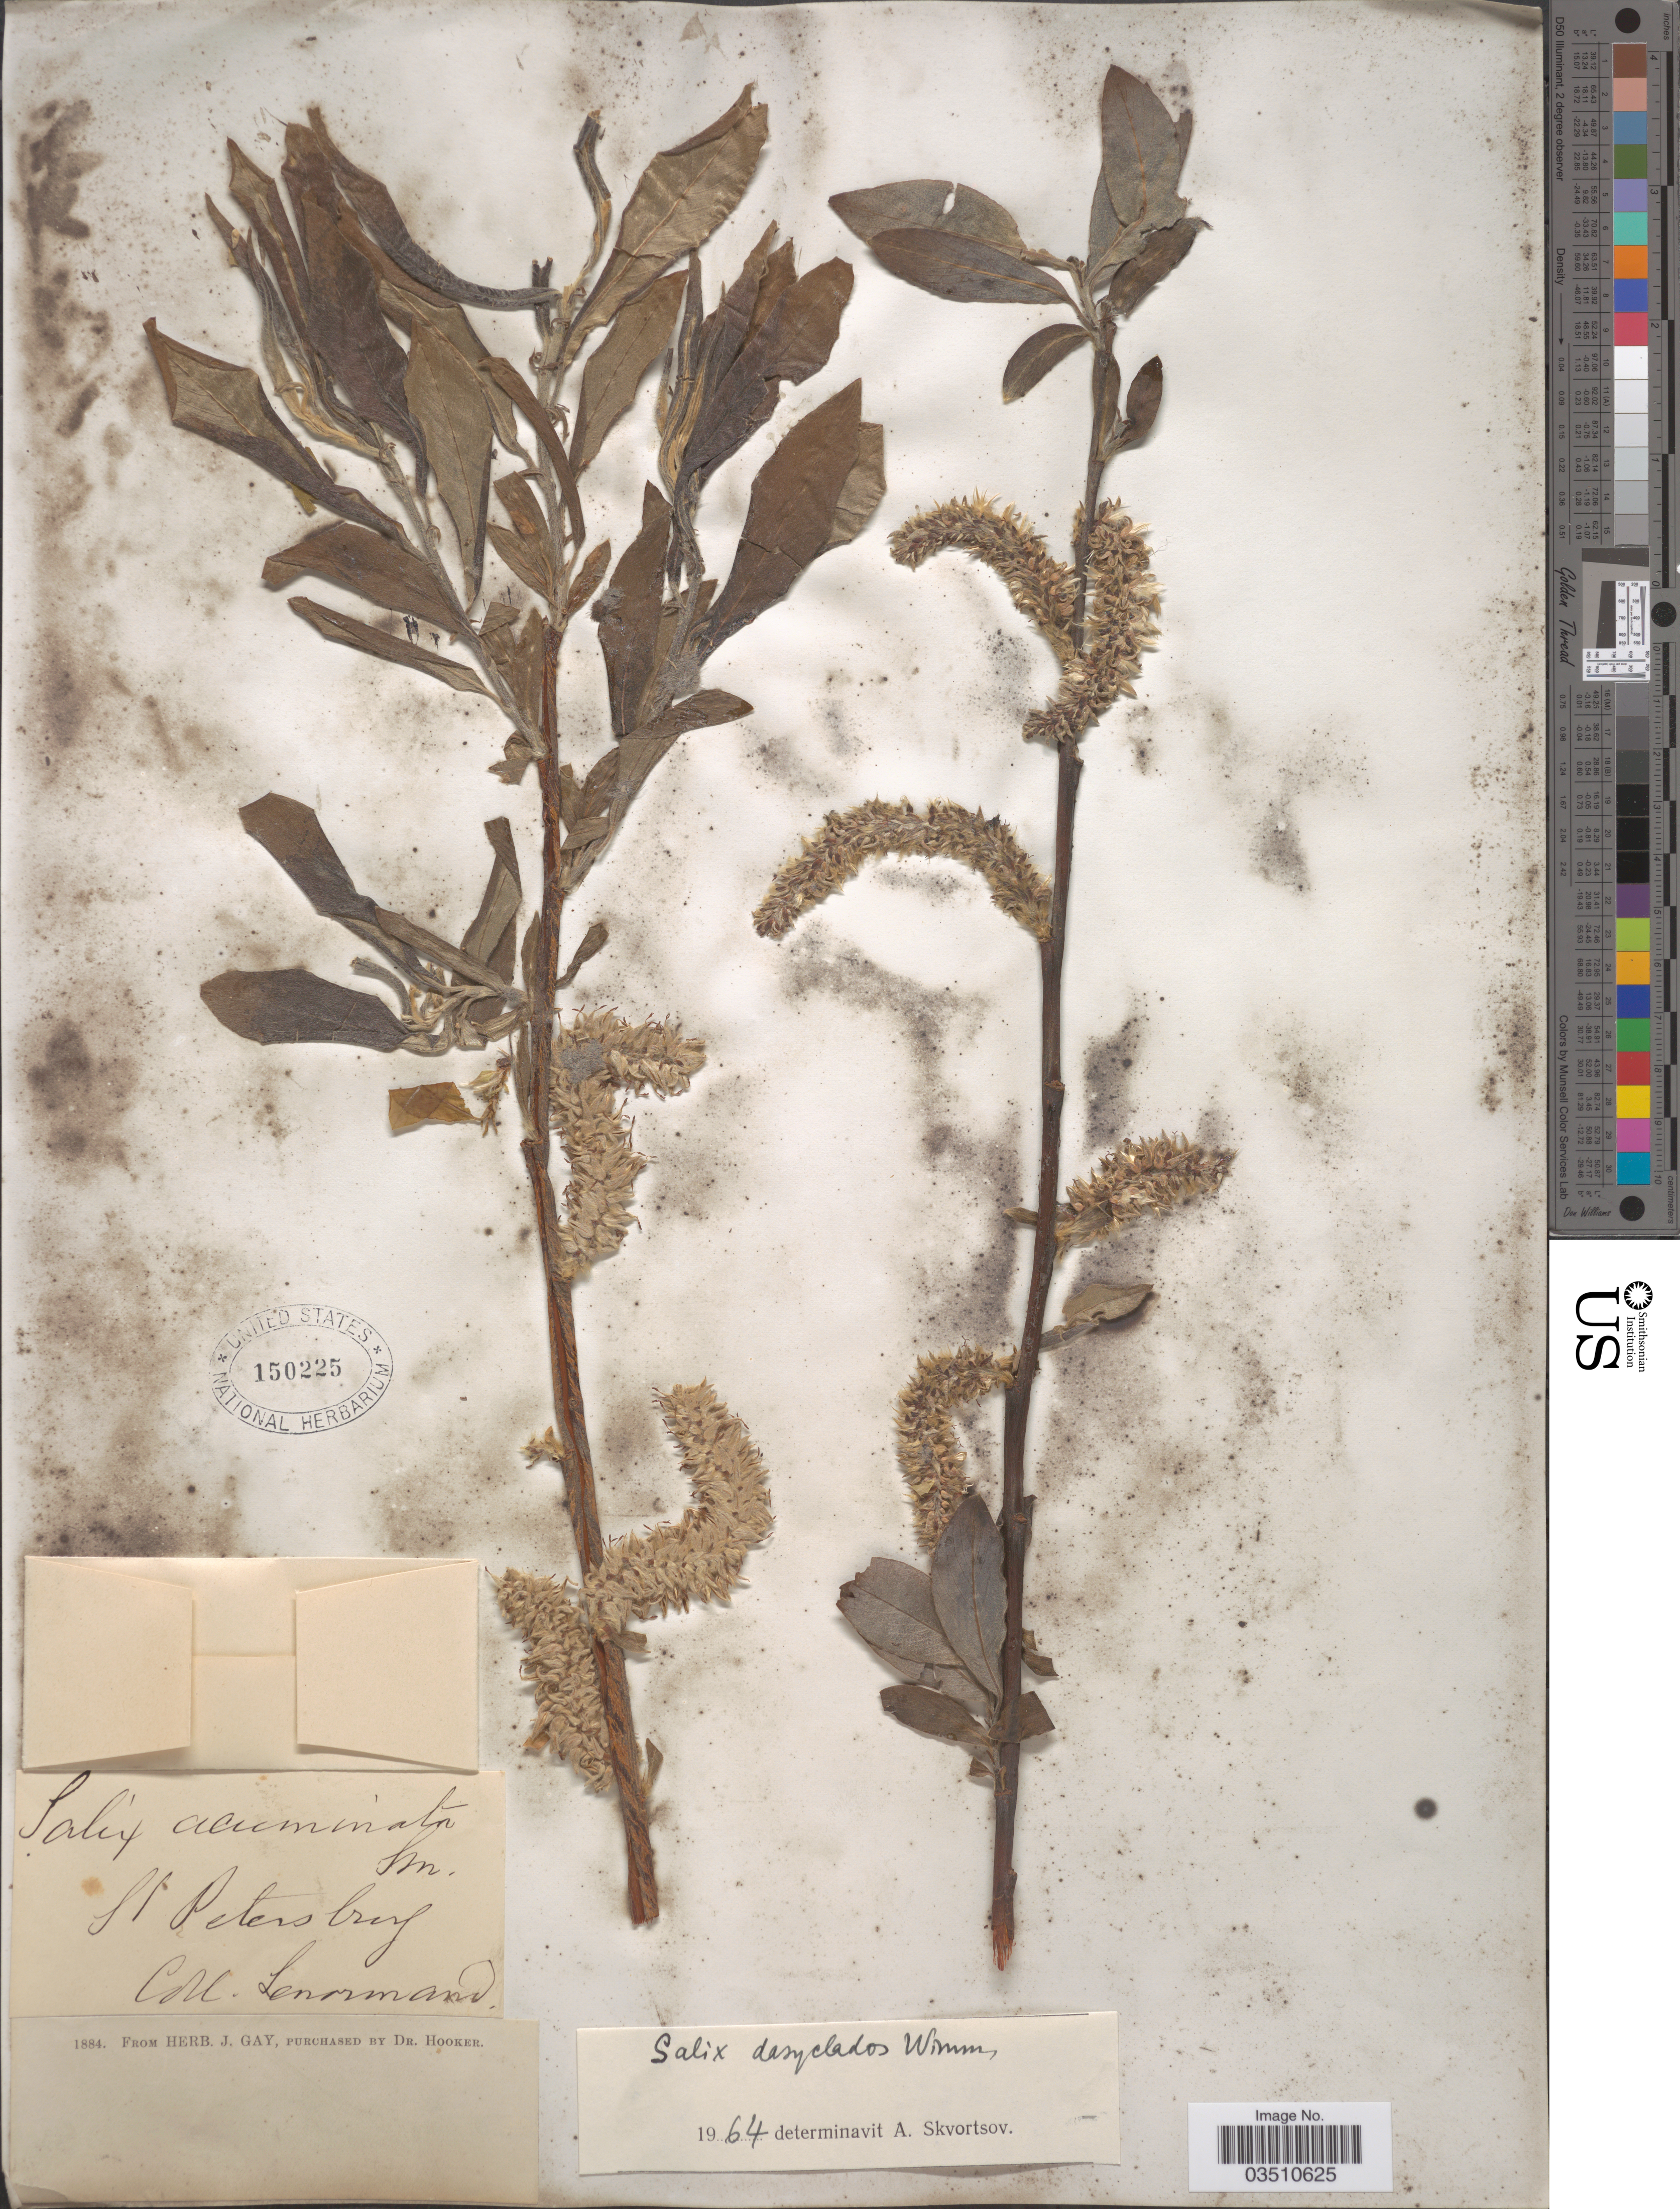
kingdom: Plantae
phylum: Tracheophyta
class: Magnoliopsida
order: Malpighiales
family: Salicaceae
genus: Salix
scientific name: Salix dasyclados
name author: Wimm.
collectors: -. Lenormand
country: Russian Federation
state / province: St. Petersburg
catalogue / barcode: US 150225